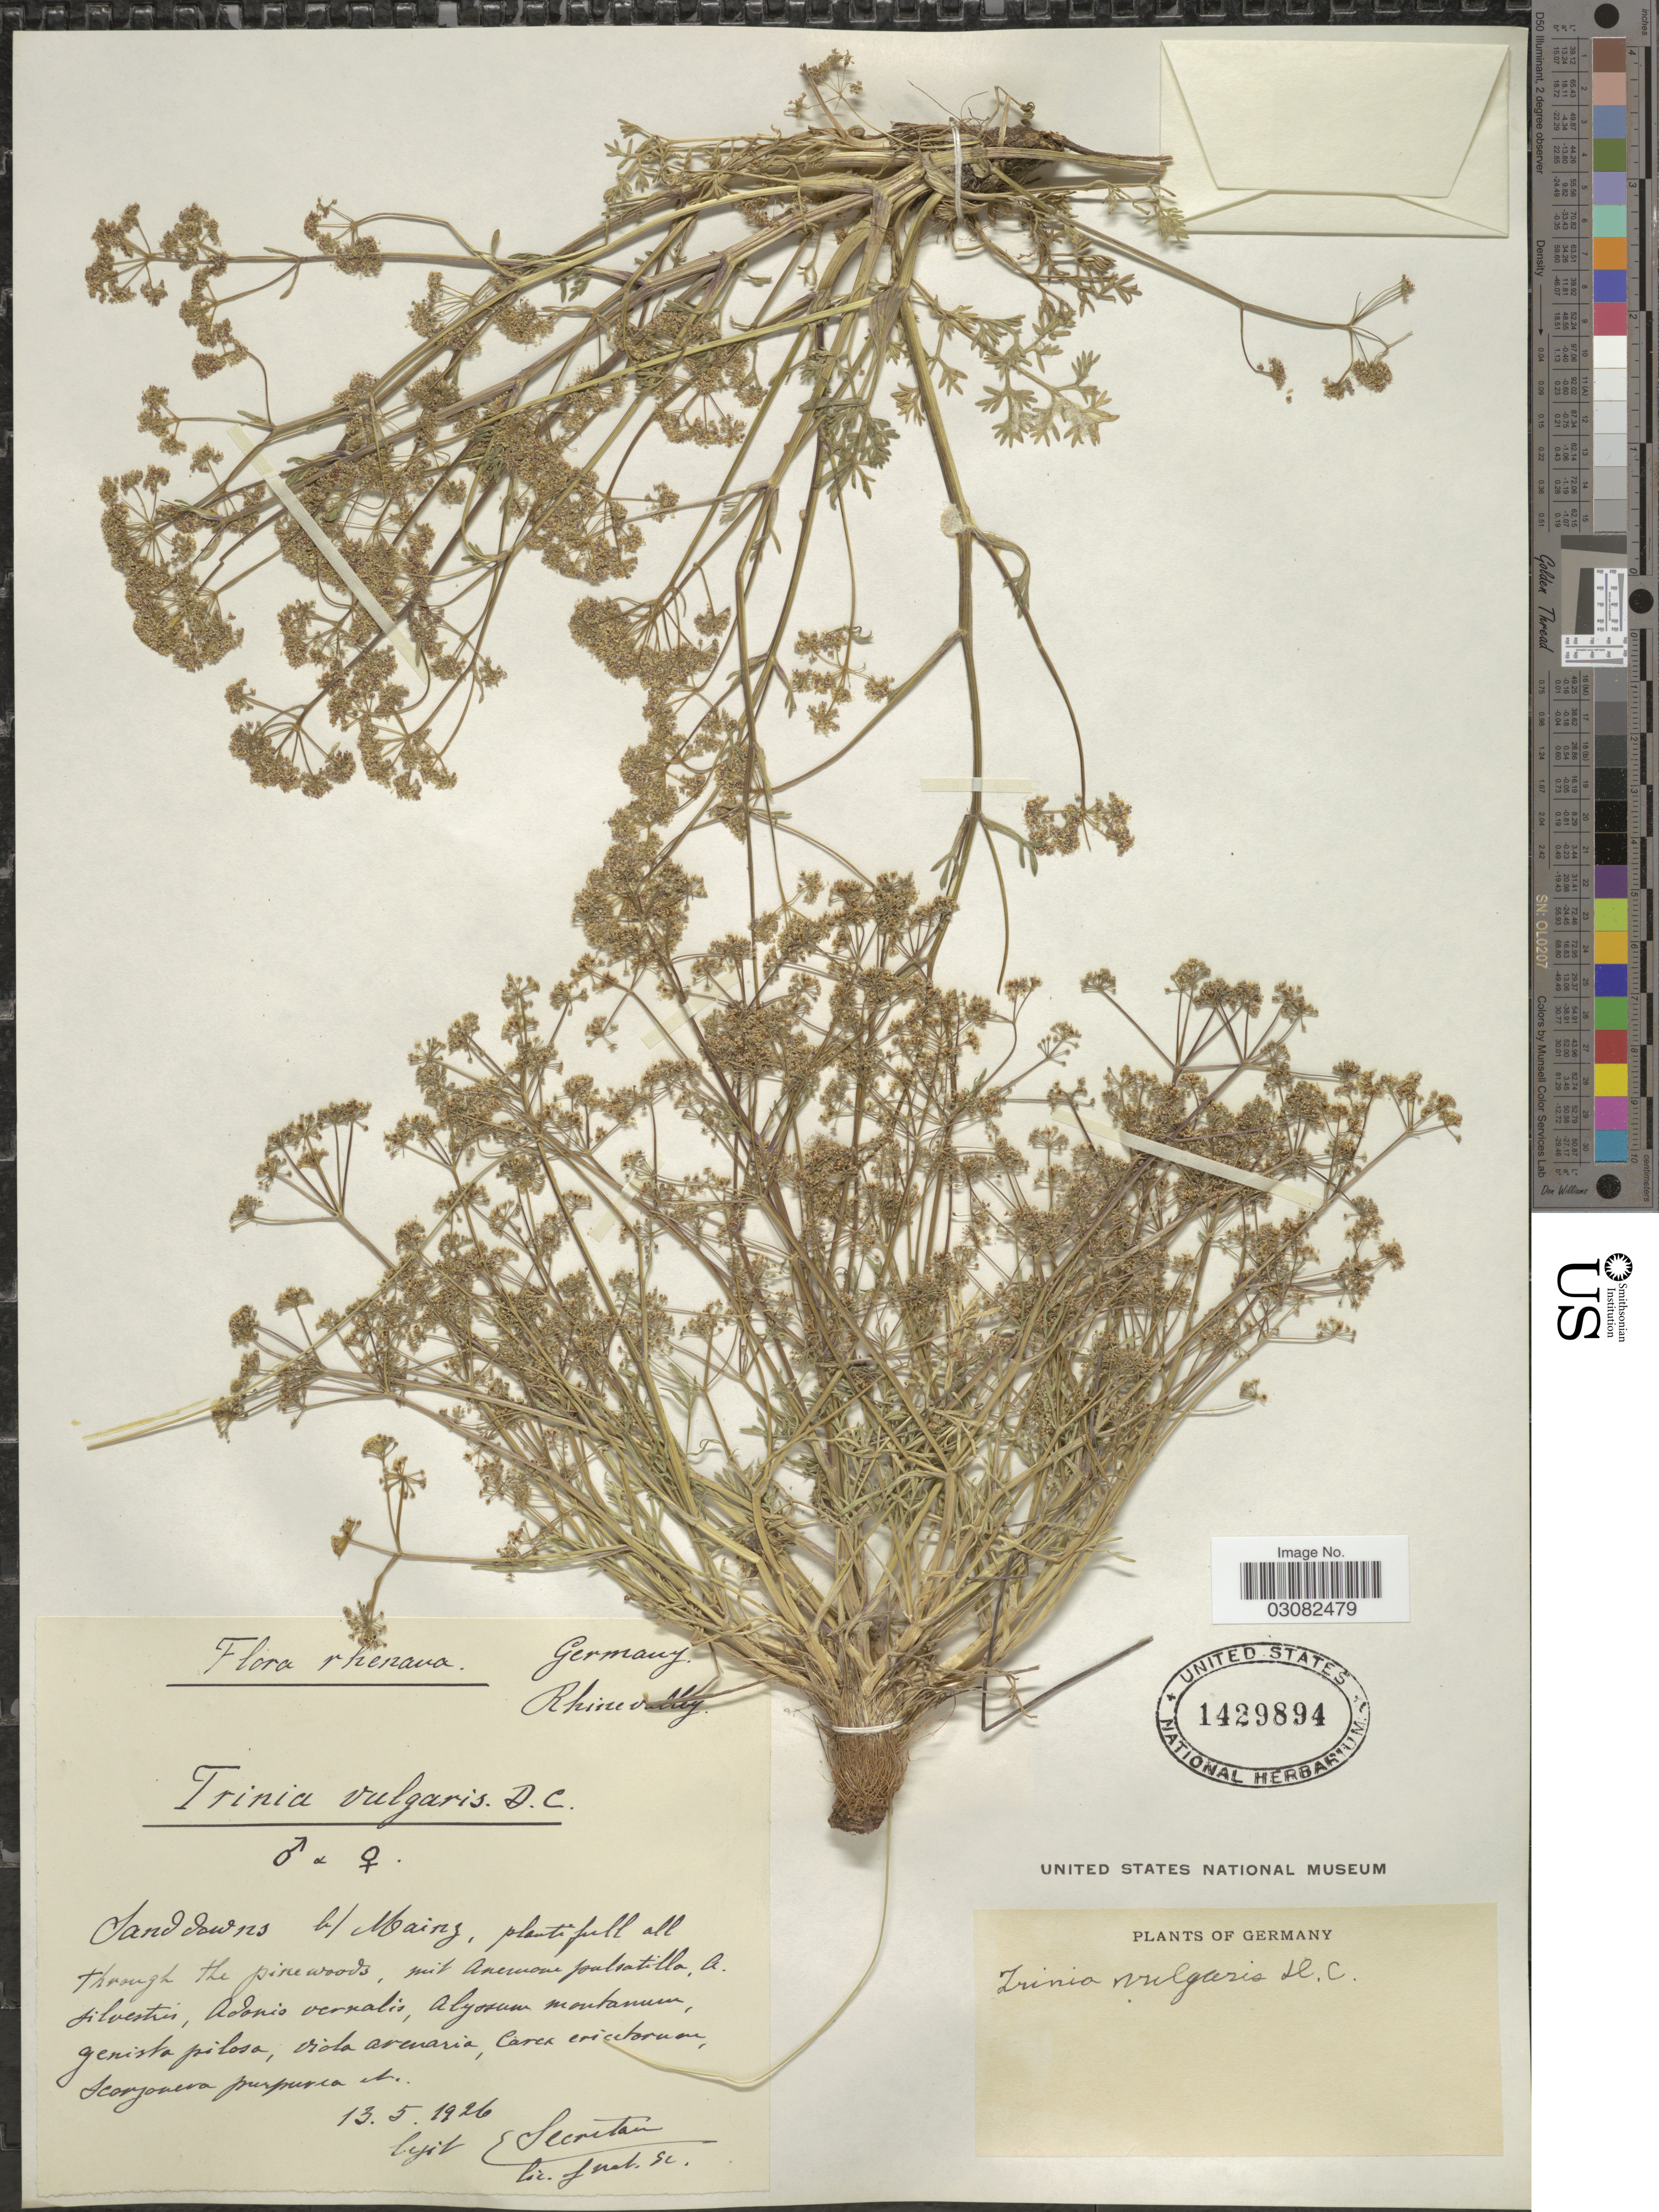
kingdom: Plantae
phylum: Tracheophyta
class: Magnoliopsida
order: Apiales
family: Apiaceae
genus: Trinia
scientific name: Trinia vulgaris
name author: DC.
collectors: E. Secretan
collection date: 1926-05-13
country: Germany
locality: Rhenava[interpreted]. Rhine [illegible text]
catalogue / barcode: US 1429894